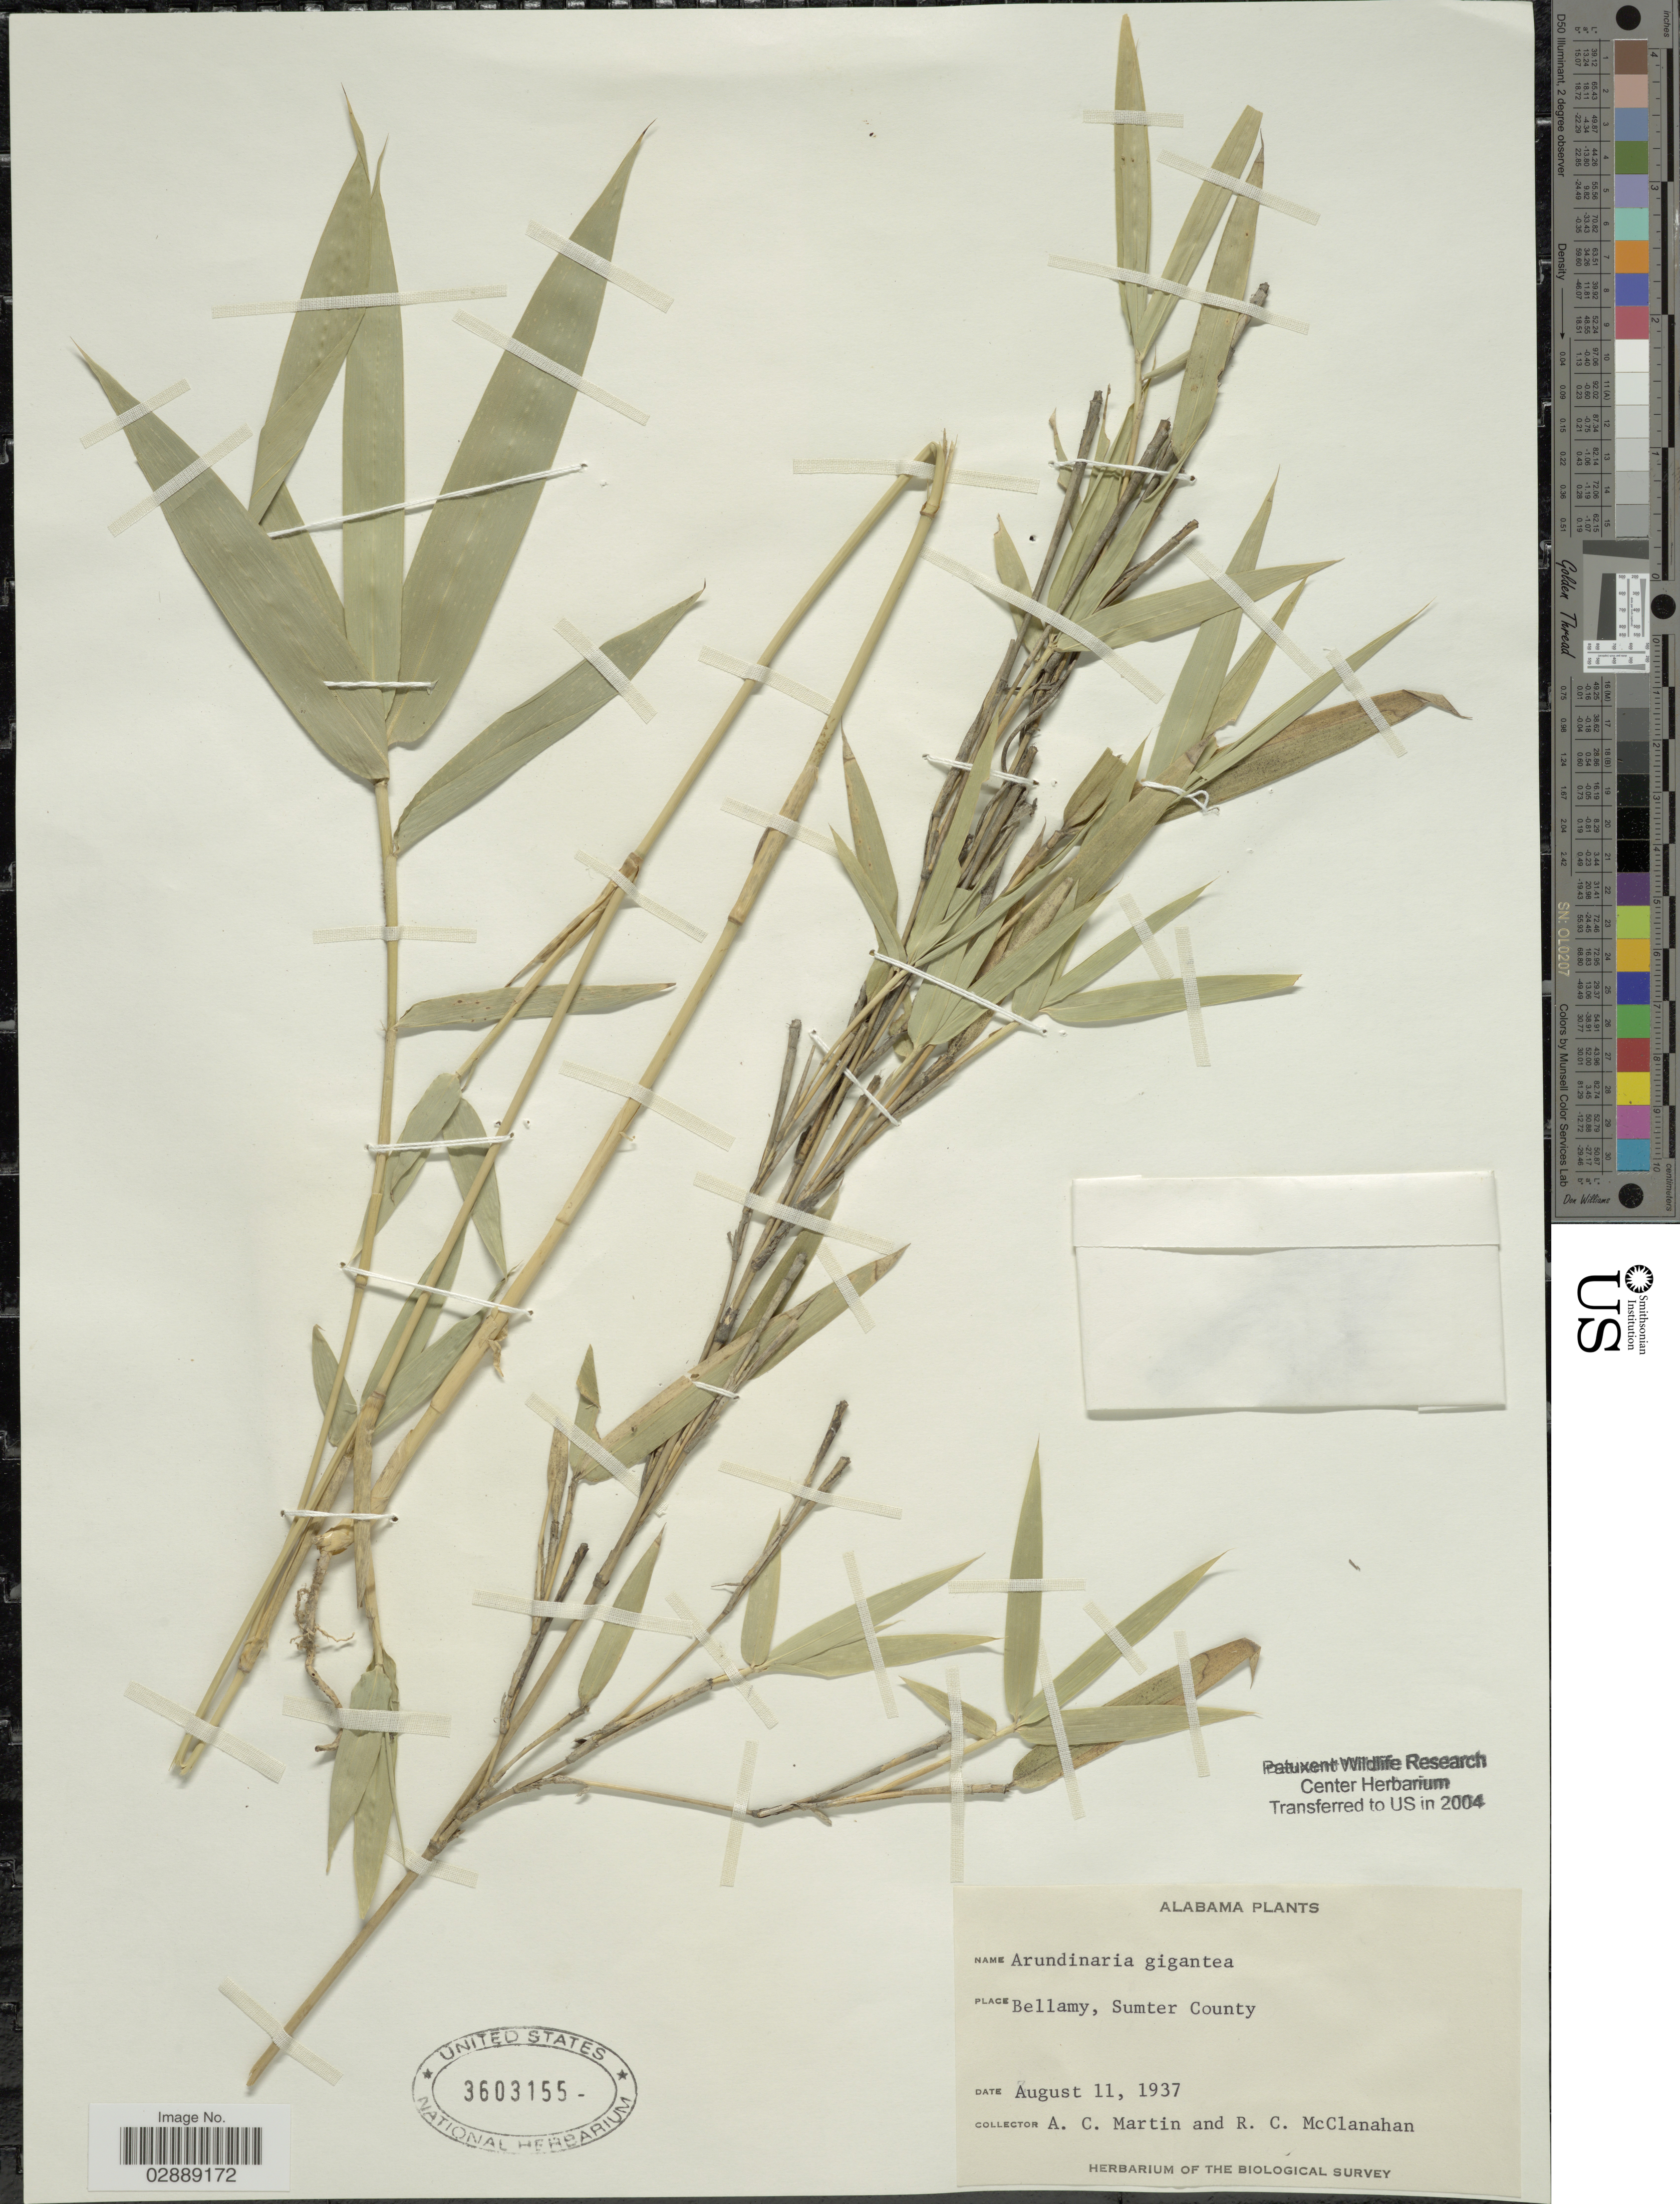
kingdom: Plantae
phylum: Tracheophyta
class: Liliopsida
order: Poales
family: Poaceae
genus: Arundinaria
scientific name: Arundinaria gigantea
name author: (Walter) Muhl.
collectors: A. C. Martin & R. McClanahan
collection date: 1937-08-11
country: United States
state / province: Alabama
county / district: Sumter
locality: Bellamy.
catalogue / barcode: US 3603155